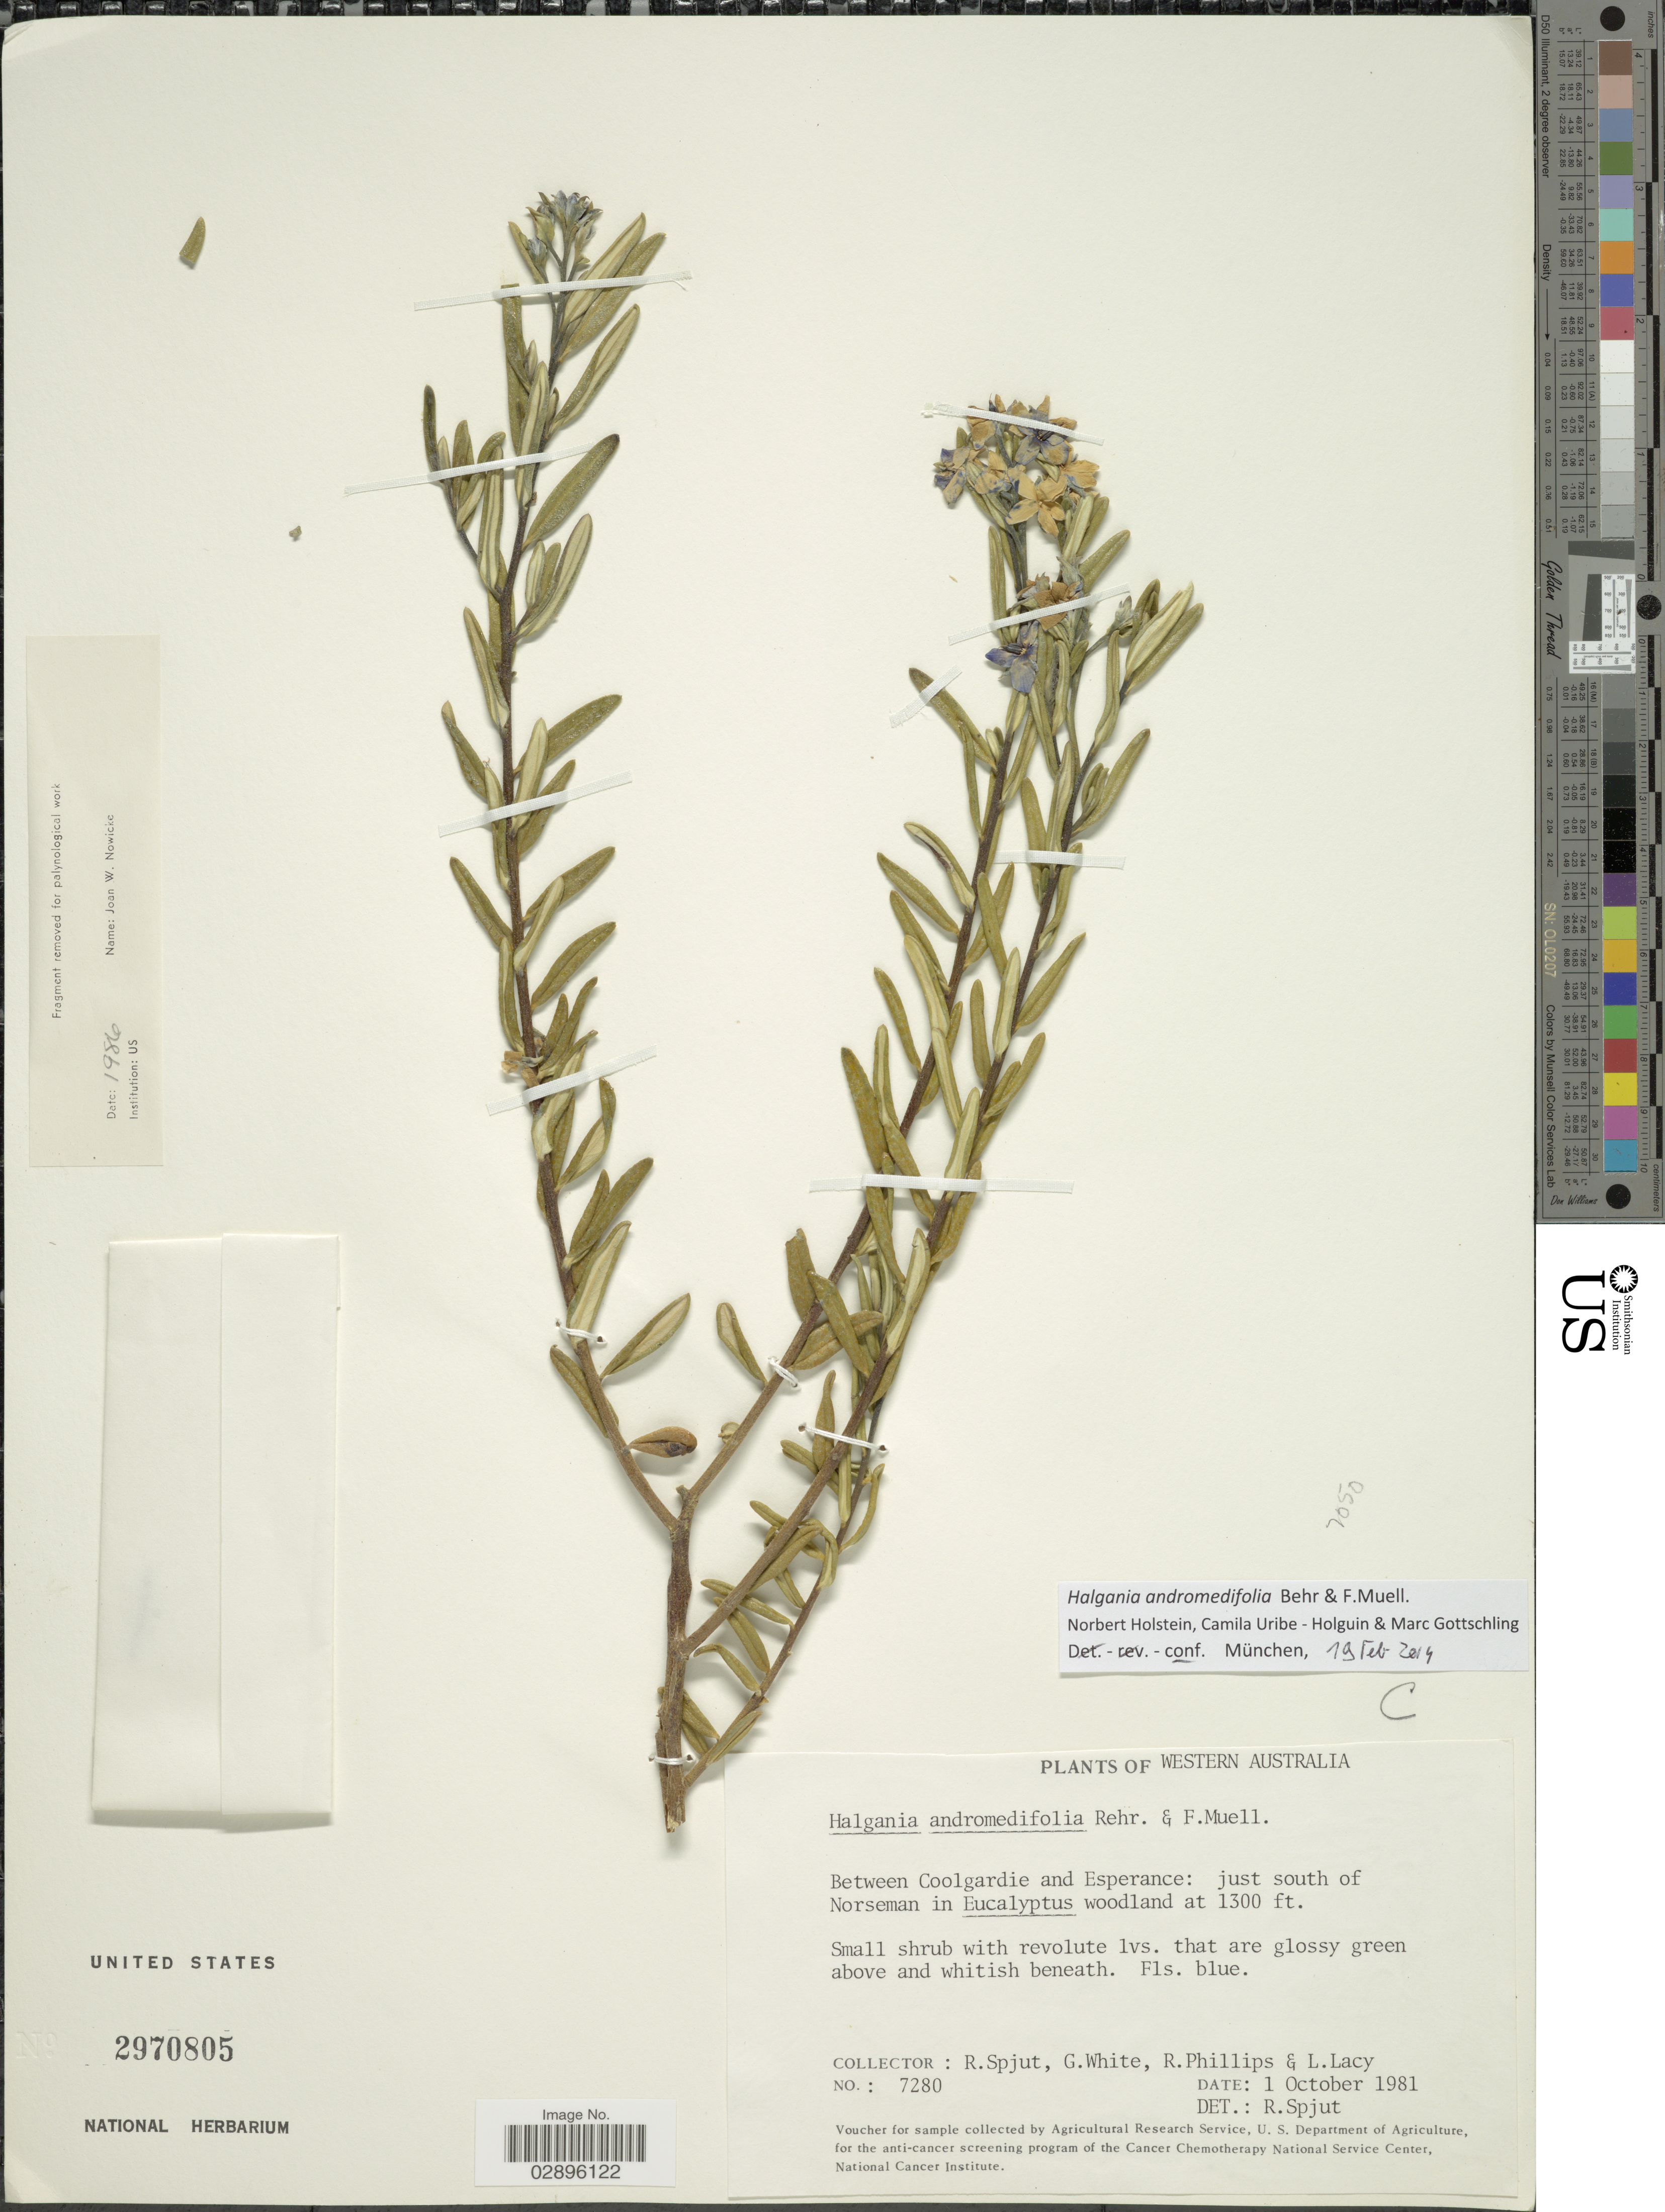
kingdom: Plantae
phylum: Tracheophyta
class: Magnoliopsida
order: Boraginales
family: Ehretiaceae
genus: Halgania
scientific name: Halgania andromedifolia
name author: Behr & F. Muell. ex F. Muell.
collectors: R. Spjut, G. White, R. Phillips & L. Lacy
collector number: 7280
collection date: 1981-10-01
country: Australia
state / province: Western Australia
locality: Between Coolgardie and Esperance: just south of Norseman.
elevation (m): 396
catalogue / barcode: US 2970805